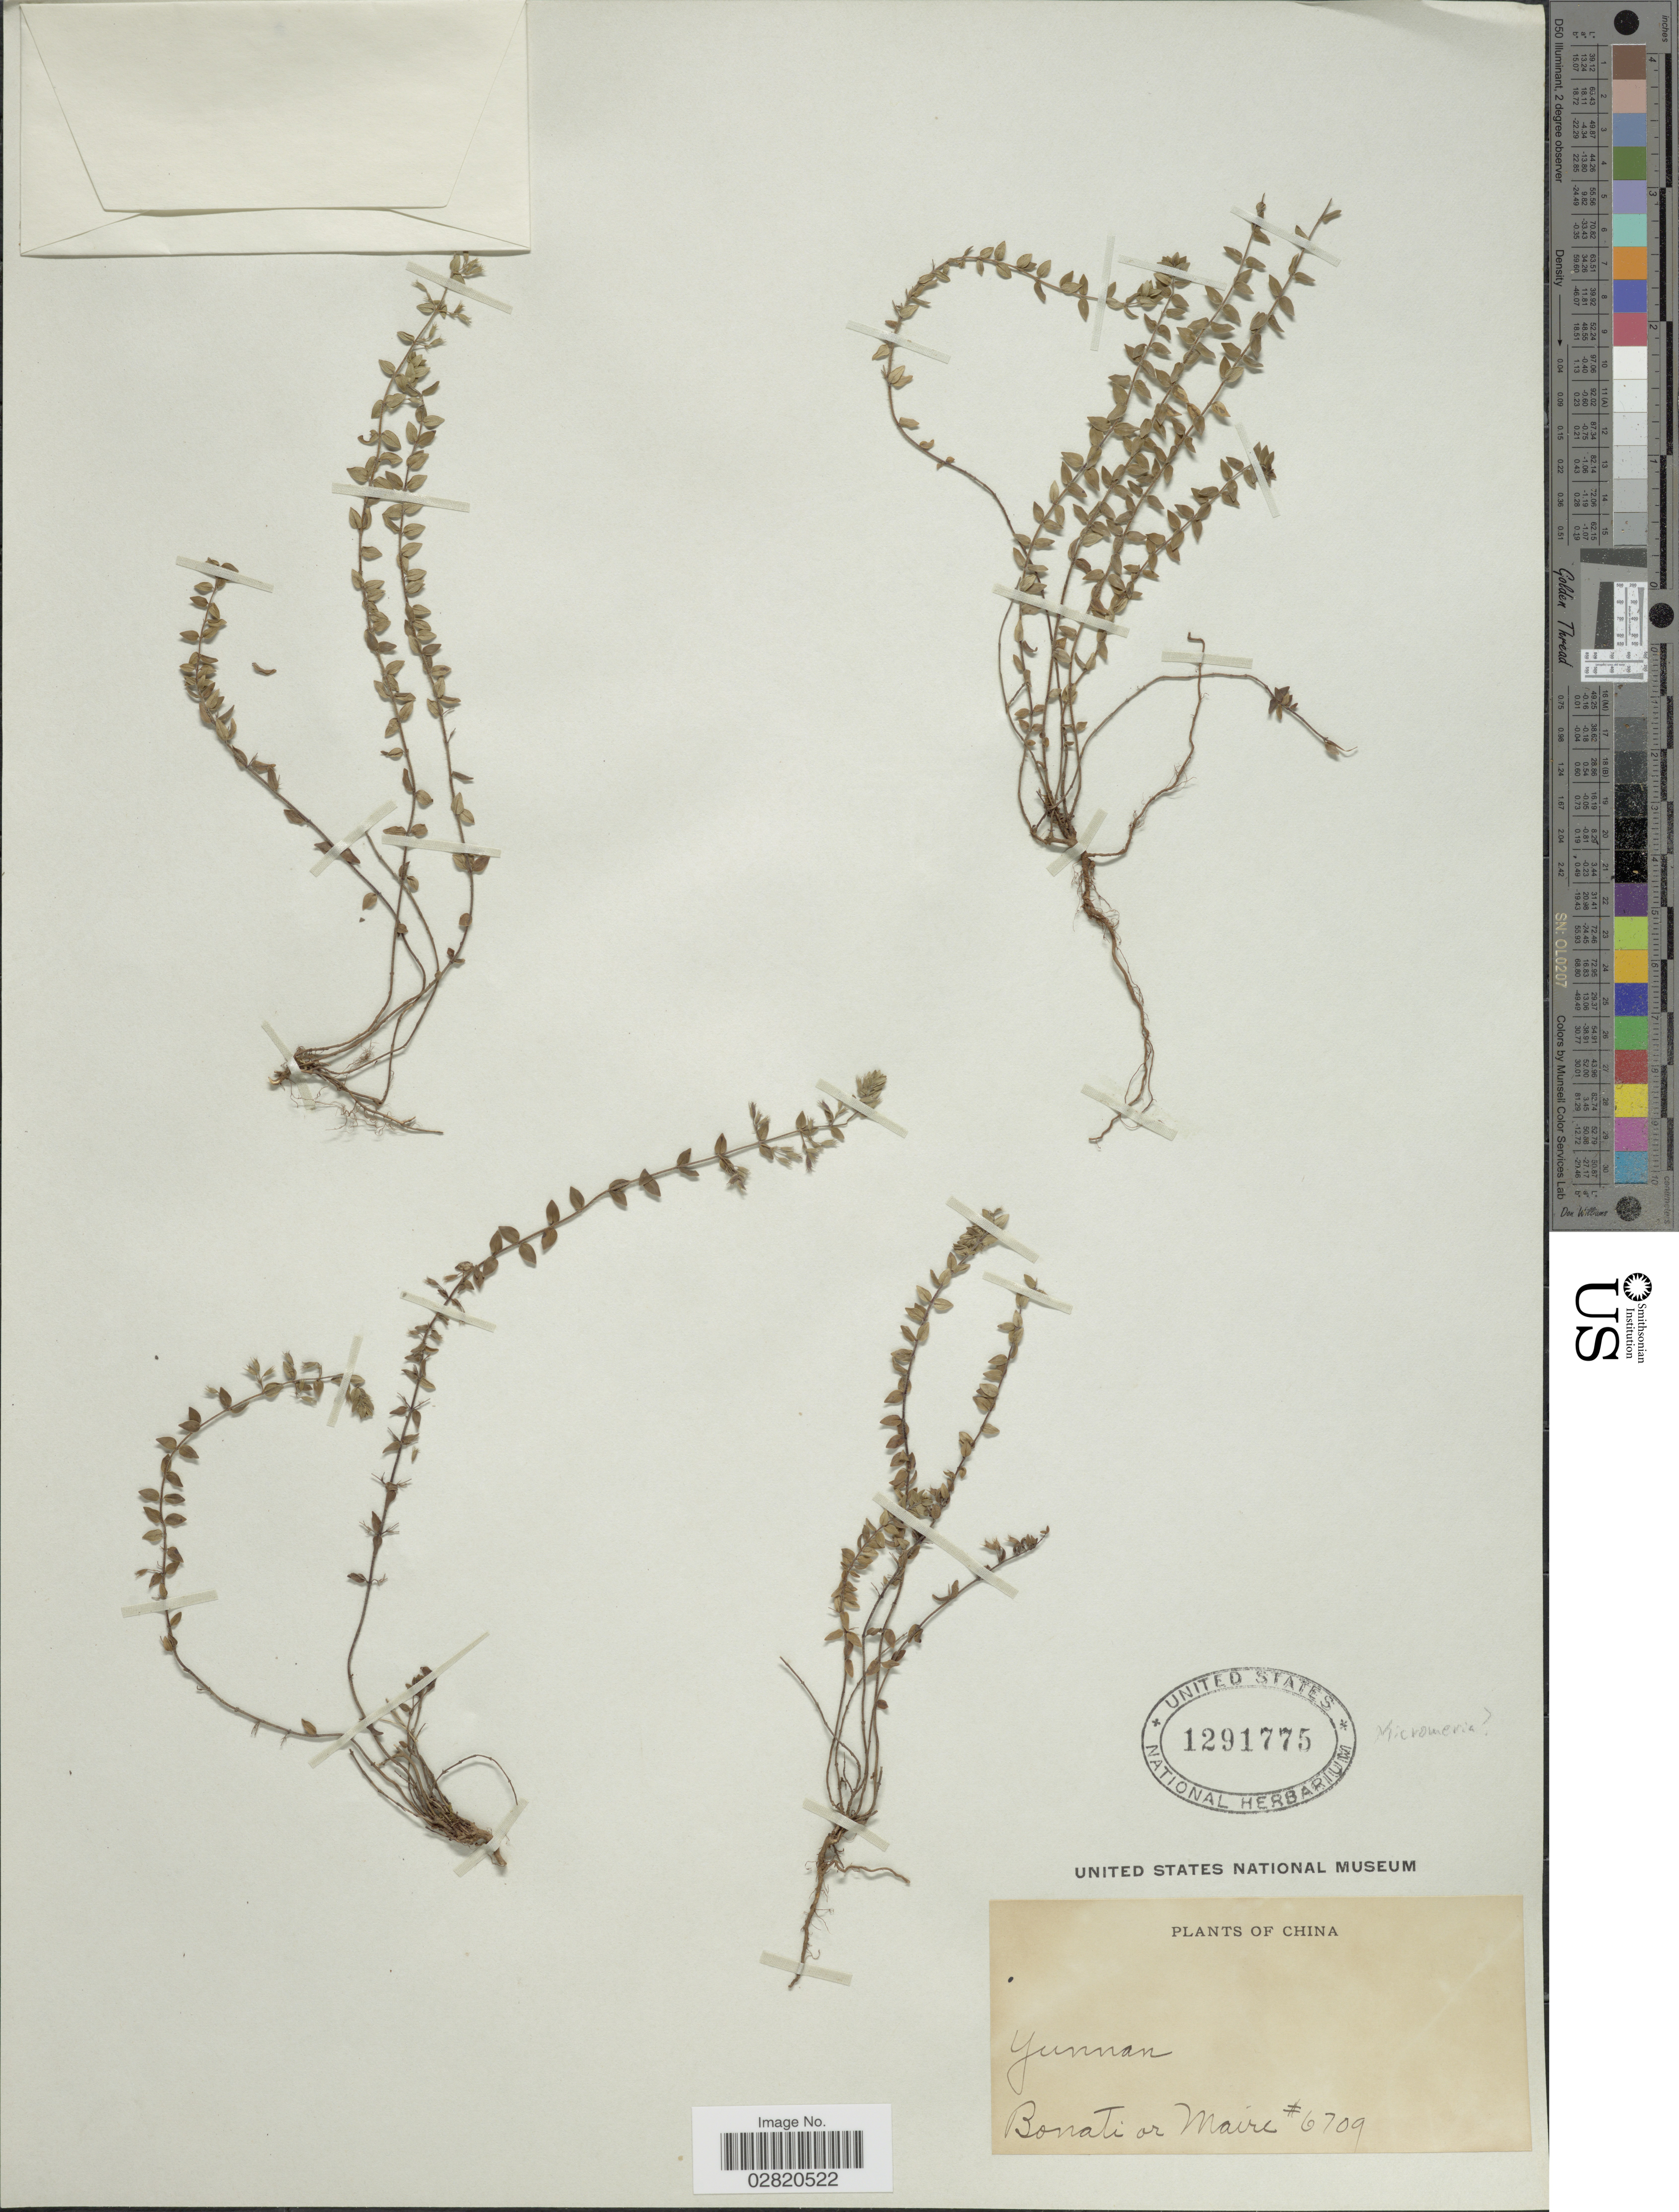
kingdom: Plantae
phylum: Tracheophyta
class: Magnoliopsida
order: Lamiales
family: Lamiaceae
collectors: -. Bonati & Maire, --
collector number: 6709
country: China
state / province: Yunnan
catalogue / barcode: US 1291775